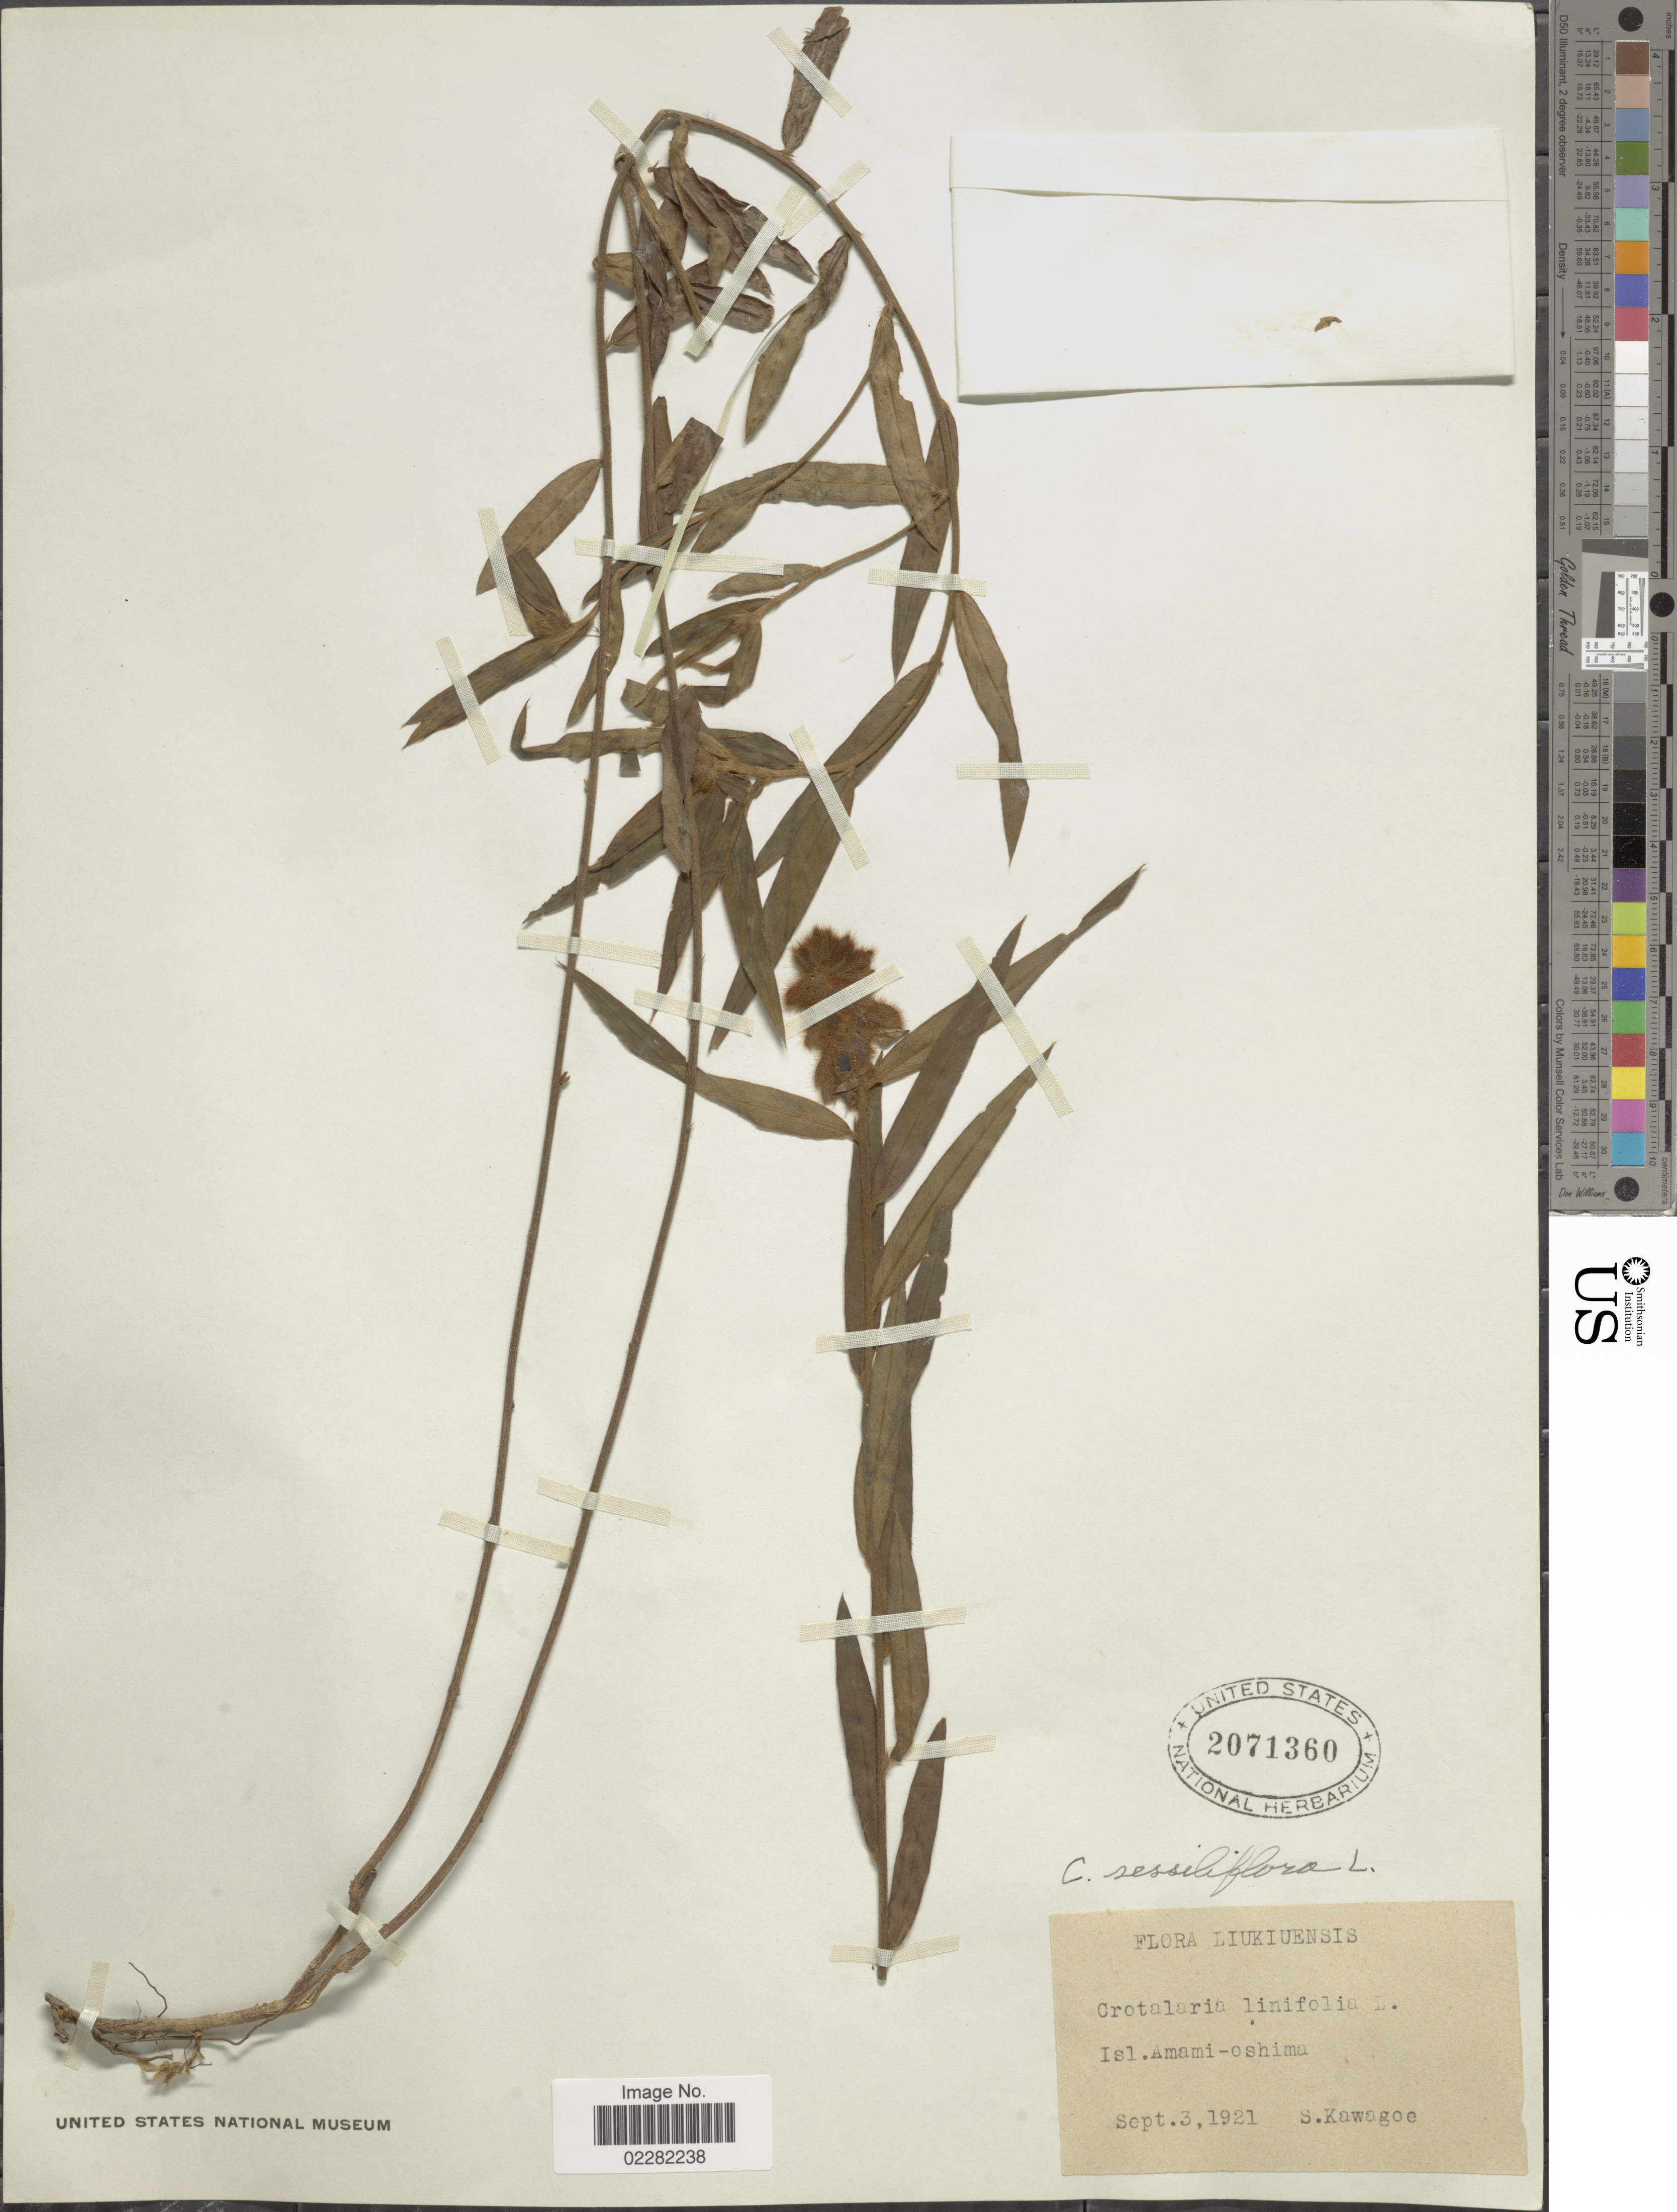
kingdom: Plantae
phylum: Tracheophyta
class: Magnoliopsida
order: Fabales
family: Fabaceae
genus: Crotalaria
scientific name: Crotalaria sessilifolia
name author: L.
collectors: S. Kawagoe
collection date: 1921-09-03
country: Japan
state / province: Okinawa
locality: Liukiuensis, Amami-oshima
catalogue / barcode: US 2071360